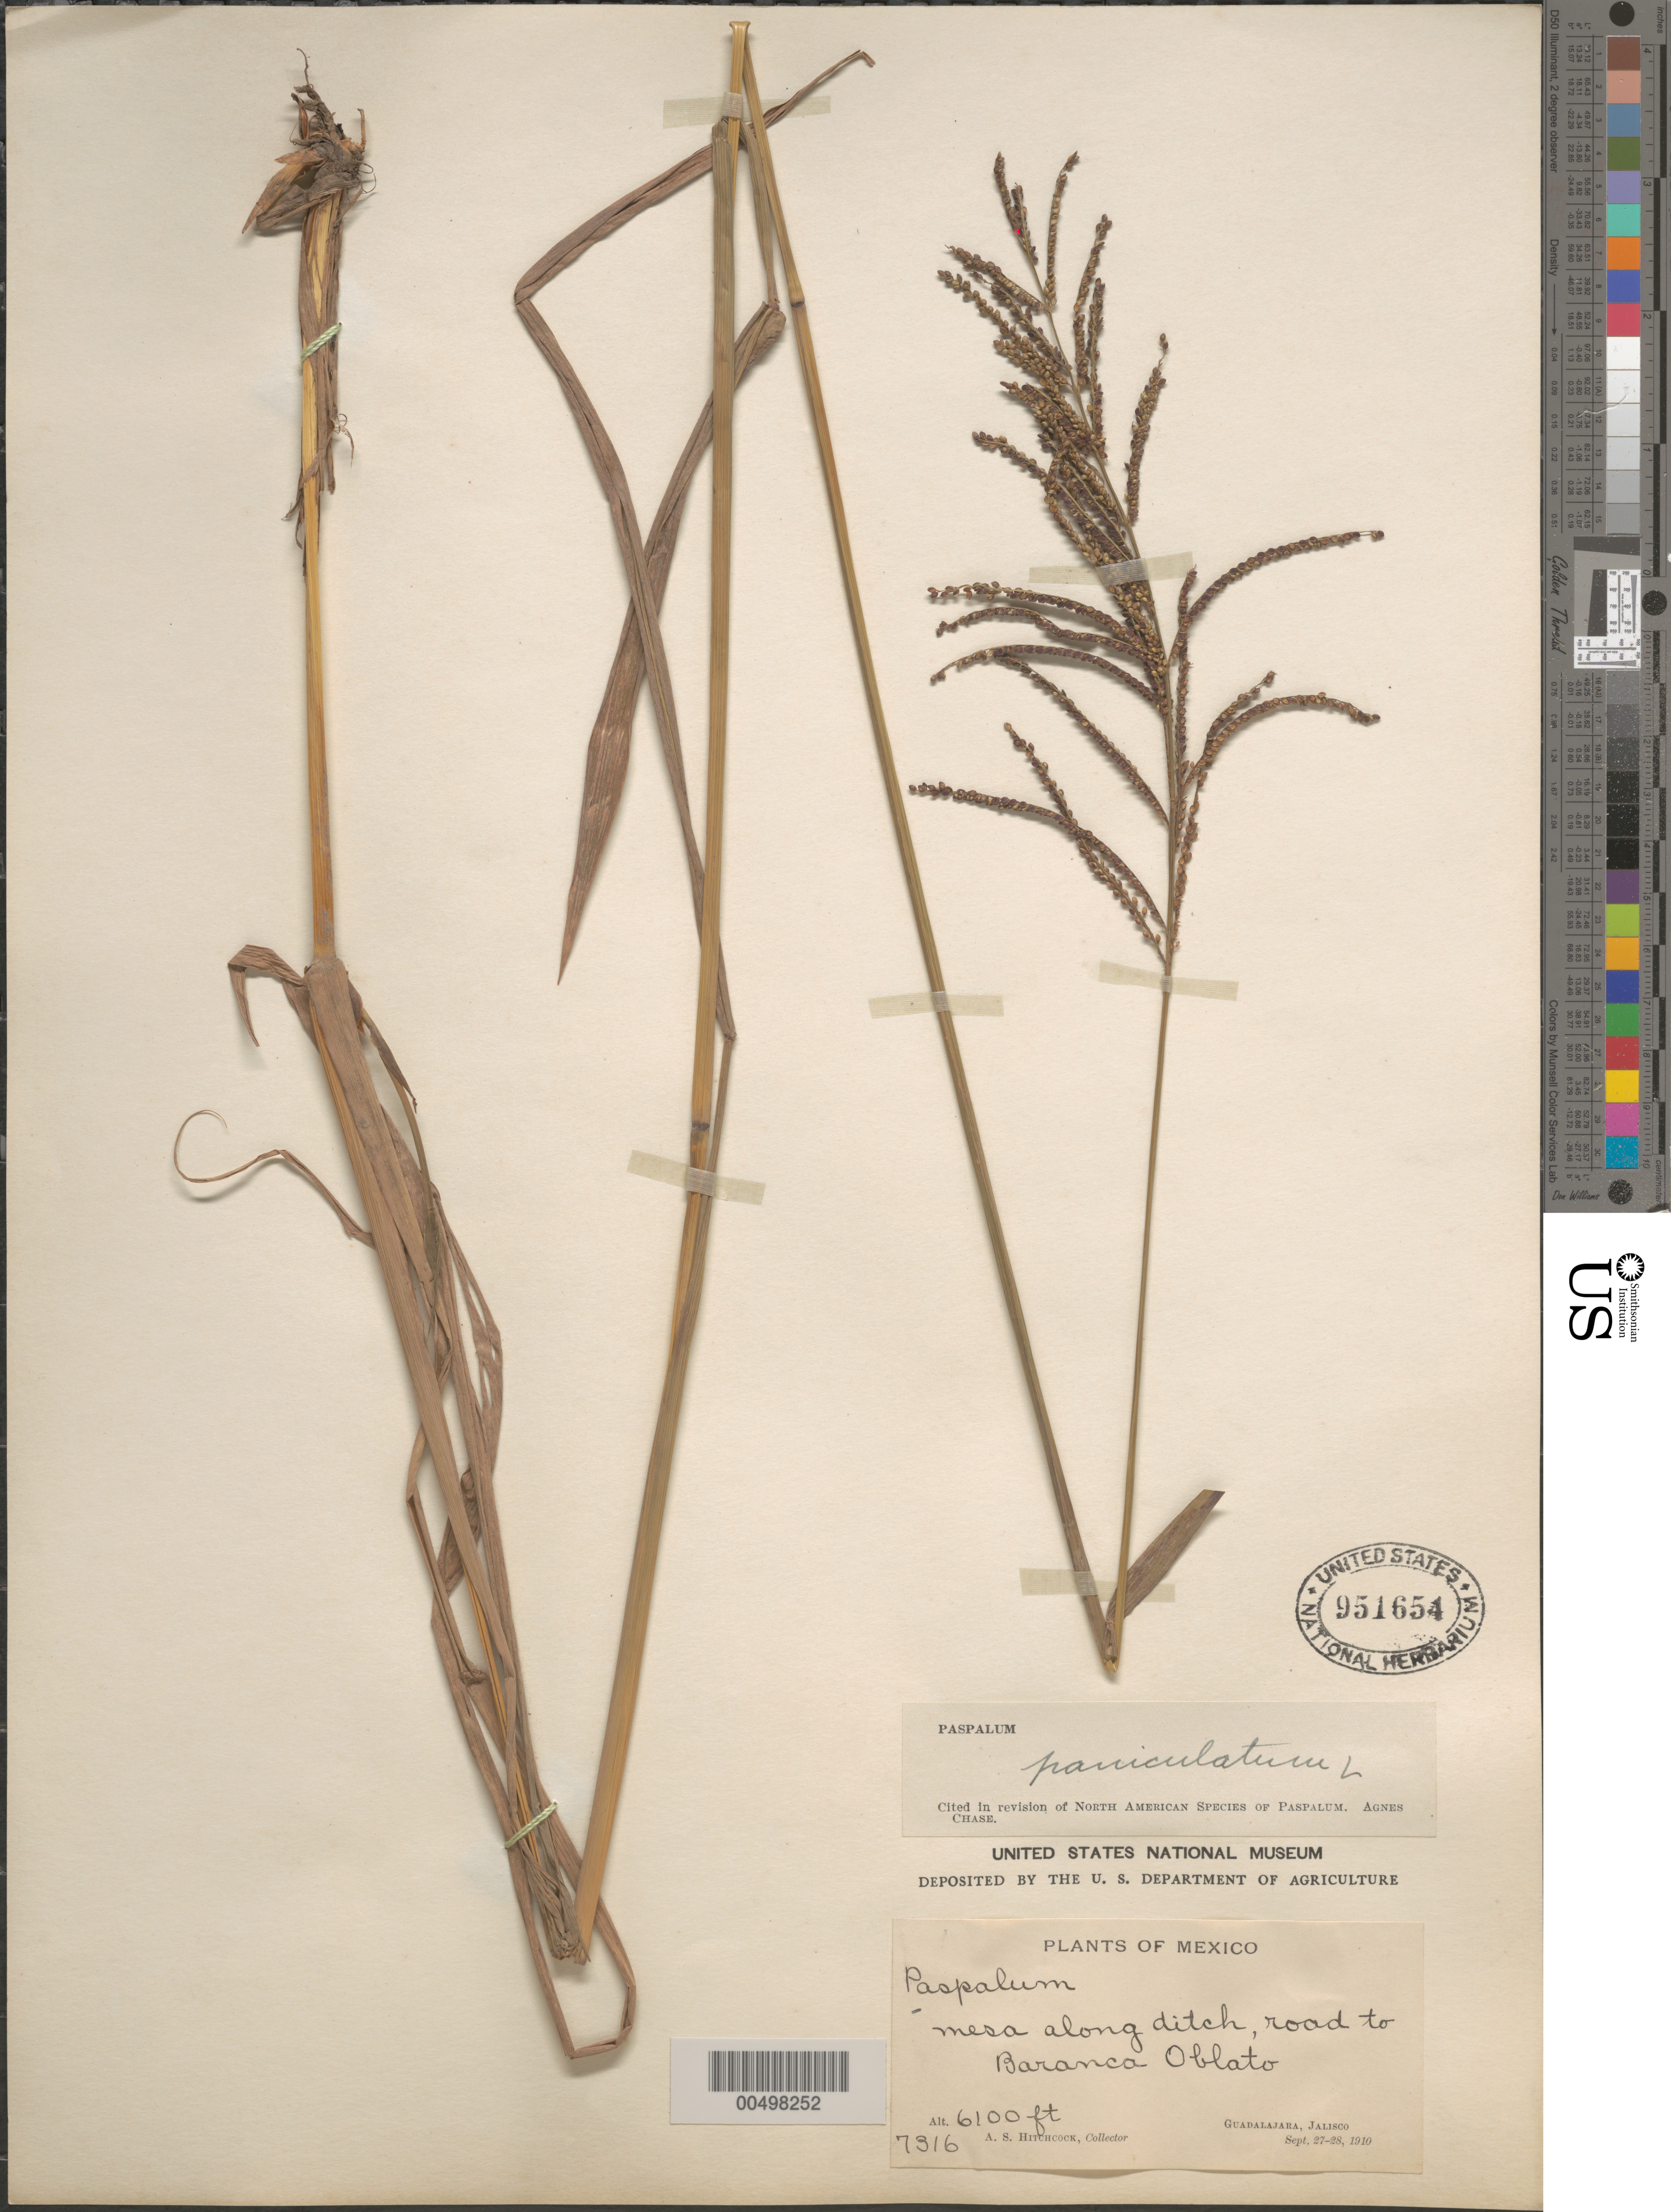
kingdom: Plantae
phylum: Tracheophyta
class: Liliopsida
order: Poales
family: Poaceae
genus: Paspalum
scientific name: Paspalum paniculatum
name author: L.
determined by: Chase, [M.] Agnes, (US)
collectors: A. S. Hitchcock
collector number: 7316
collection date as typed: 27 Sep 1910 to 28 Sep 1910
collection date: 1910-09-27/1910-09-28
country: Mexico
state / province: Jalisco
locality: Rd to Baranca Oblato, Guadalajara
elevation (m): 1859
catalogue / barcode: US 951654